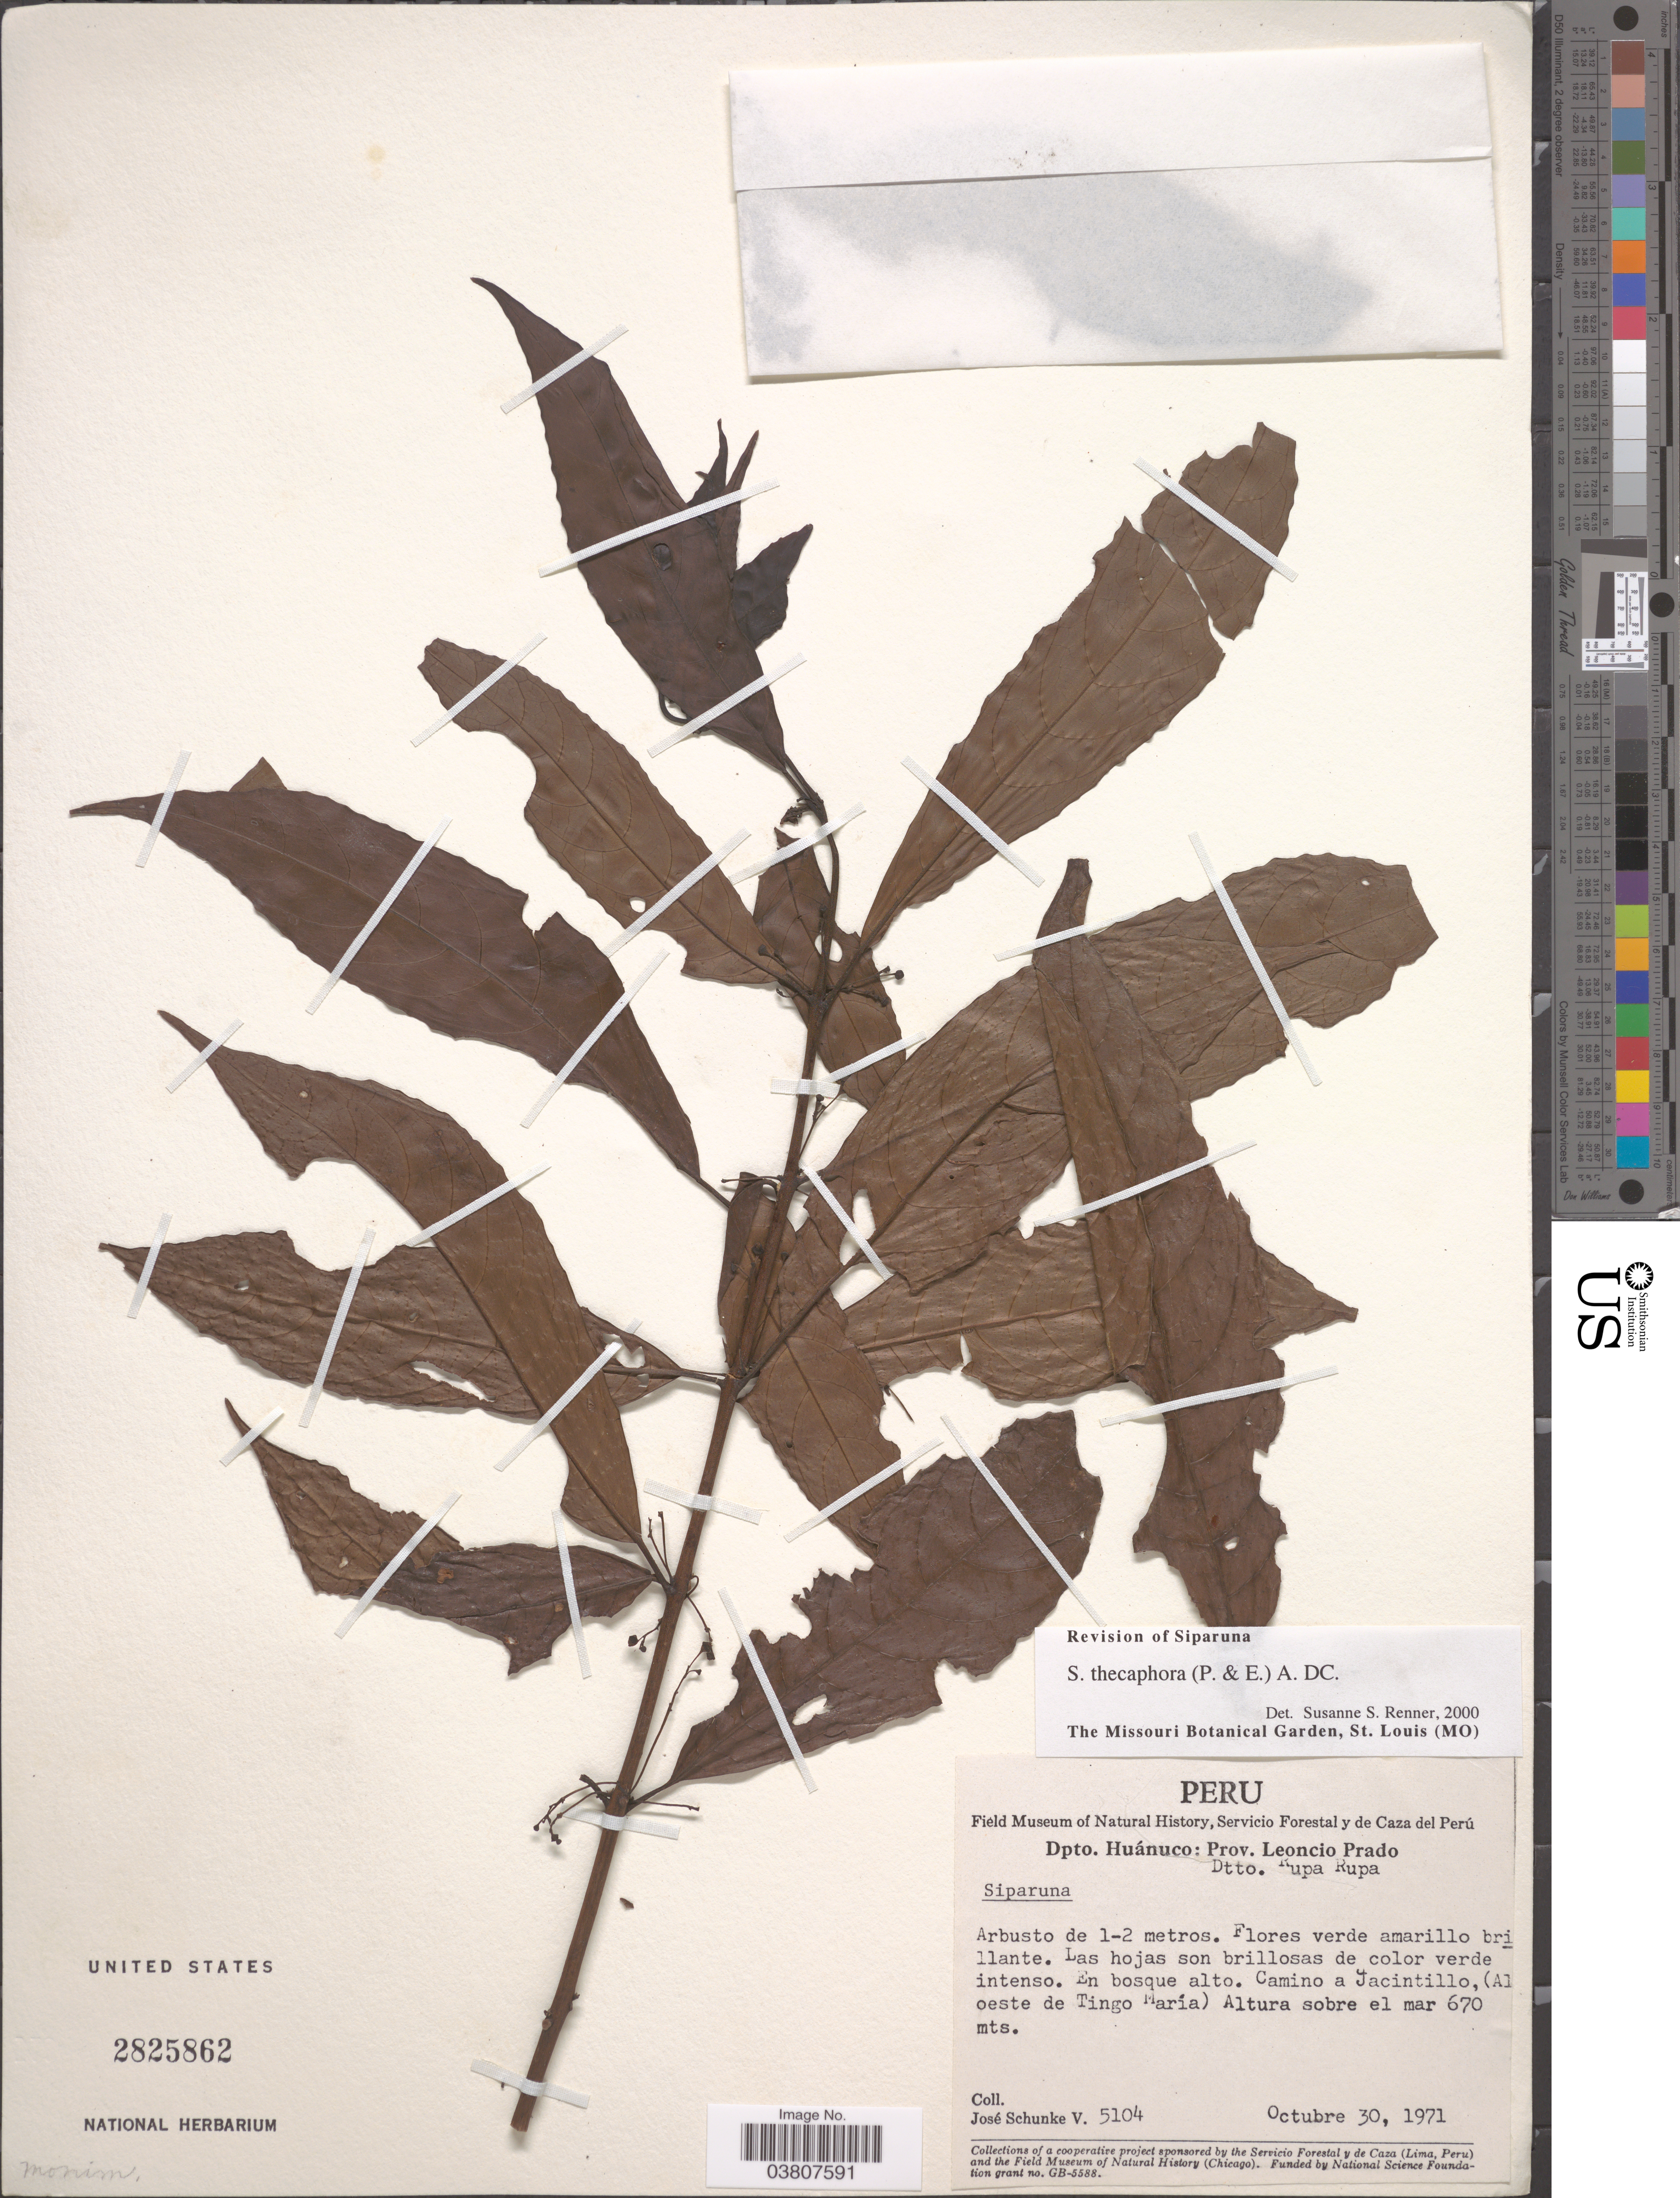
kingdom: Plantae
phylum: Tracheophyta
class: Magnoliopsida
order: Laurales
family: Siparunaceae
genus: Siparuna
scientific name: Siparuna thecaphora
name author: (Poepp. & Endl.) A. DC.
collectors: J. Schunke Vigo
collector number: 5104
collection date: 1971-10-30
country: Peru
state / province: Huánuco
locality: Dpto. Huánuco: Prov. Leoncio Prado Dtto. Rupa Rupa. Camino a Jacintillo, (Al oeste de Tingo María).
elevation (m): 670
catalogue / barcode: US 2825862